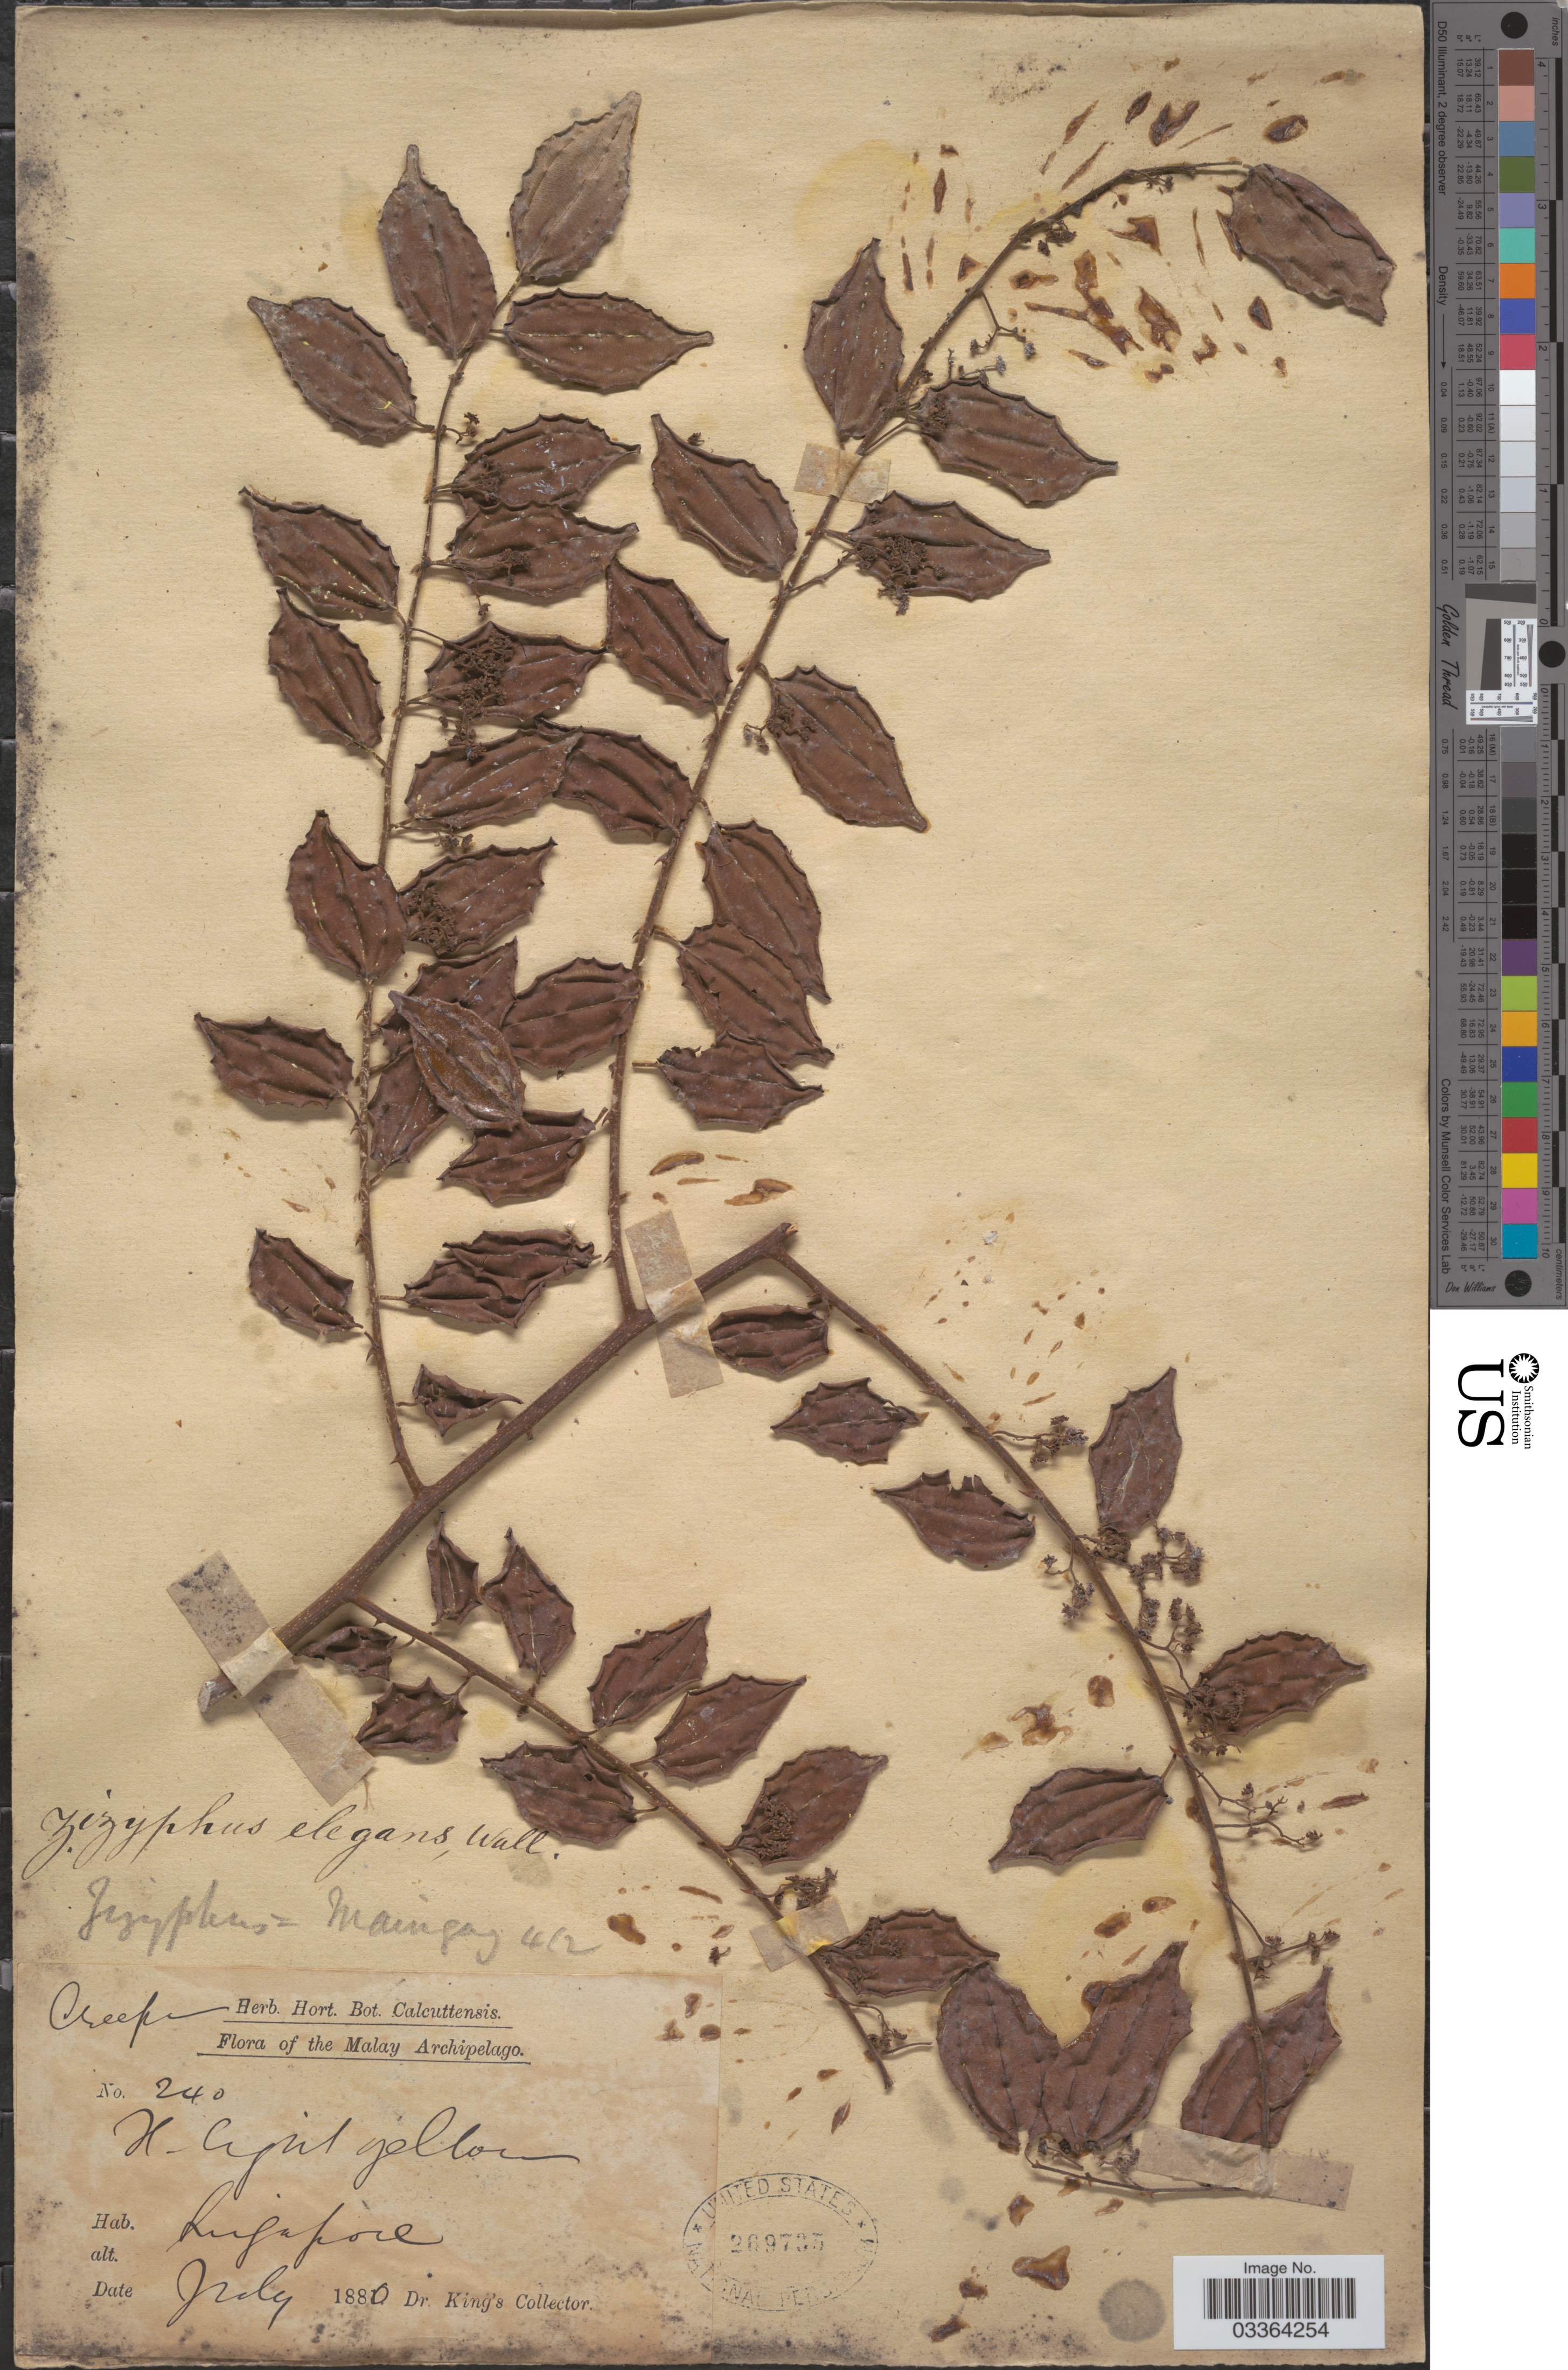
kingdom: Plantae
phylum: Tracheophyta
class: Magnoliopsida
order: Rosales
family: Rhamnaceae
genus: Ziziphus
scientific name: Ziziphus elegans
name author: Wall.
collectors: Dr. King's collector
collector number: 240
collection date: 1880-07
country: Singapore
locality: Malay Archipelago.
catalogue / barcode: US 269735